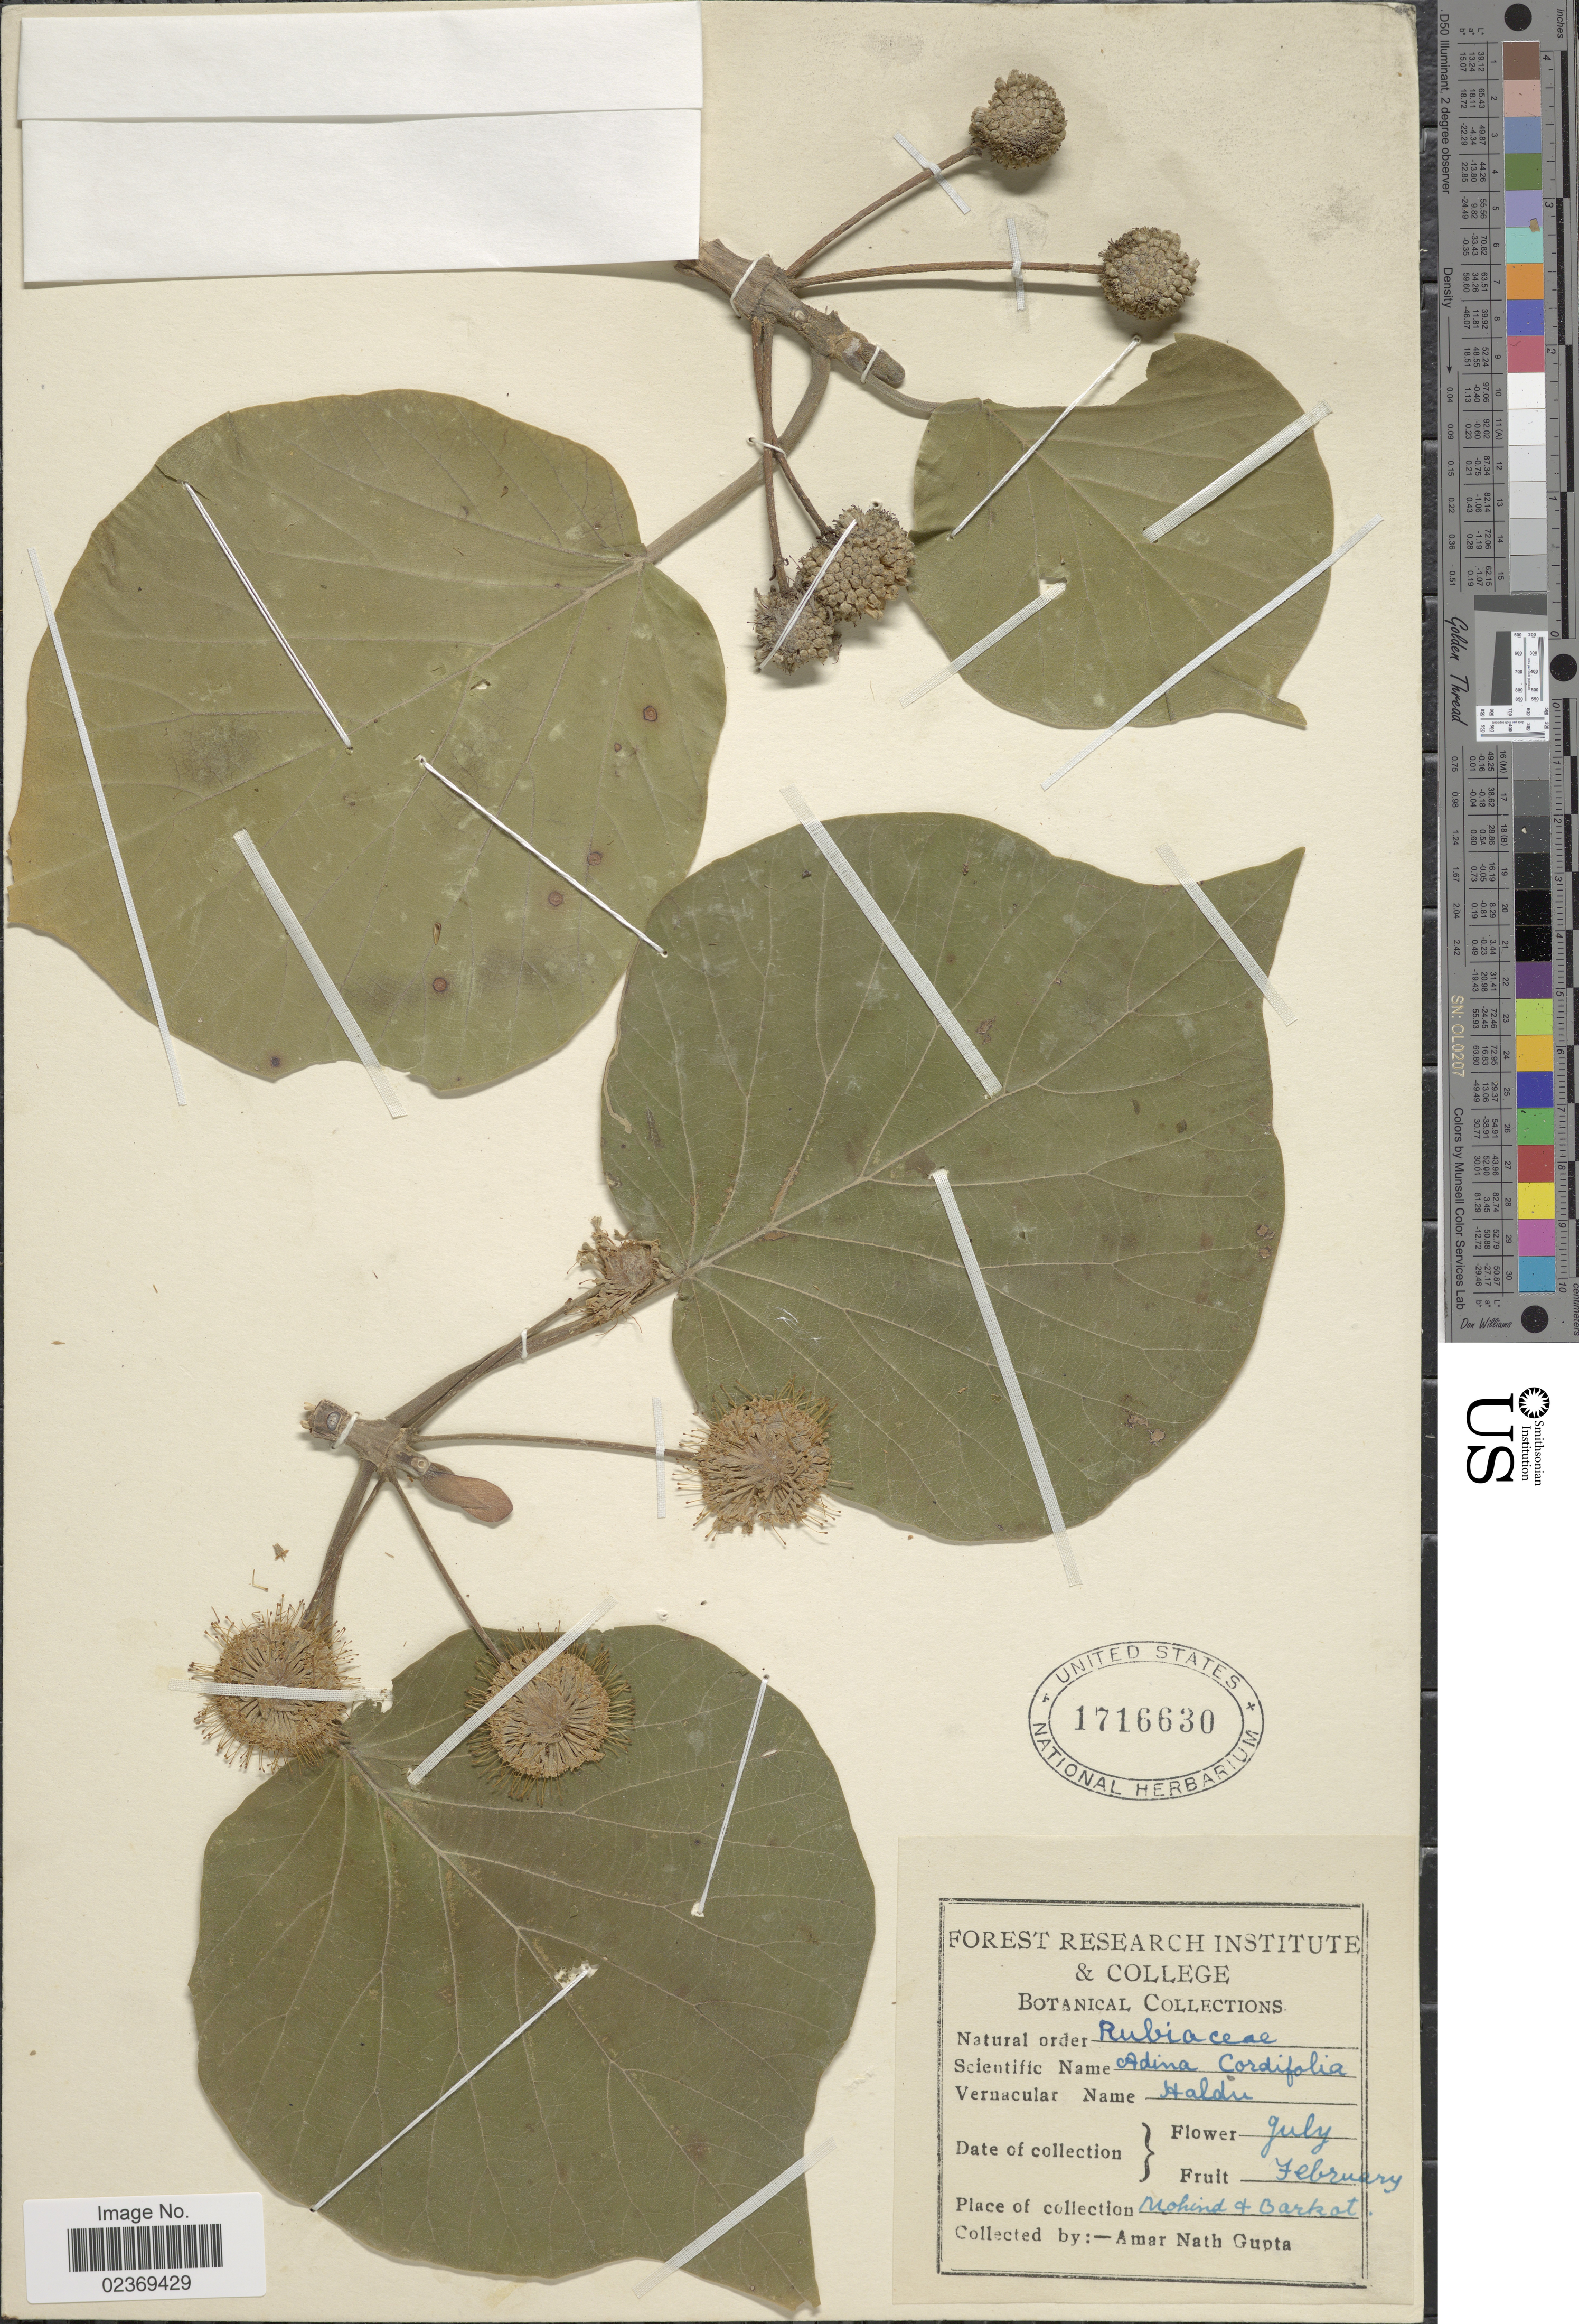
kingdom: Plantae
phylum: Tracheophyta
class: Magnoliopsida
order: Gentianales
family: Rubiaceae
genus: Adina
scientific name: Adina cordifolia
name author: (Roxb.) Hook. f. & Benth.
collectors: A. Gupta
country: India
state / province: Uttarakhand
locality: Mohind + Barkot.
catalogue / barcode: US 1716630